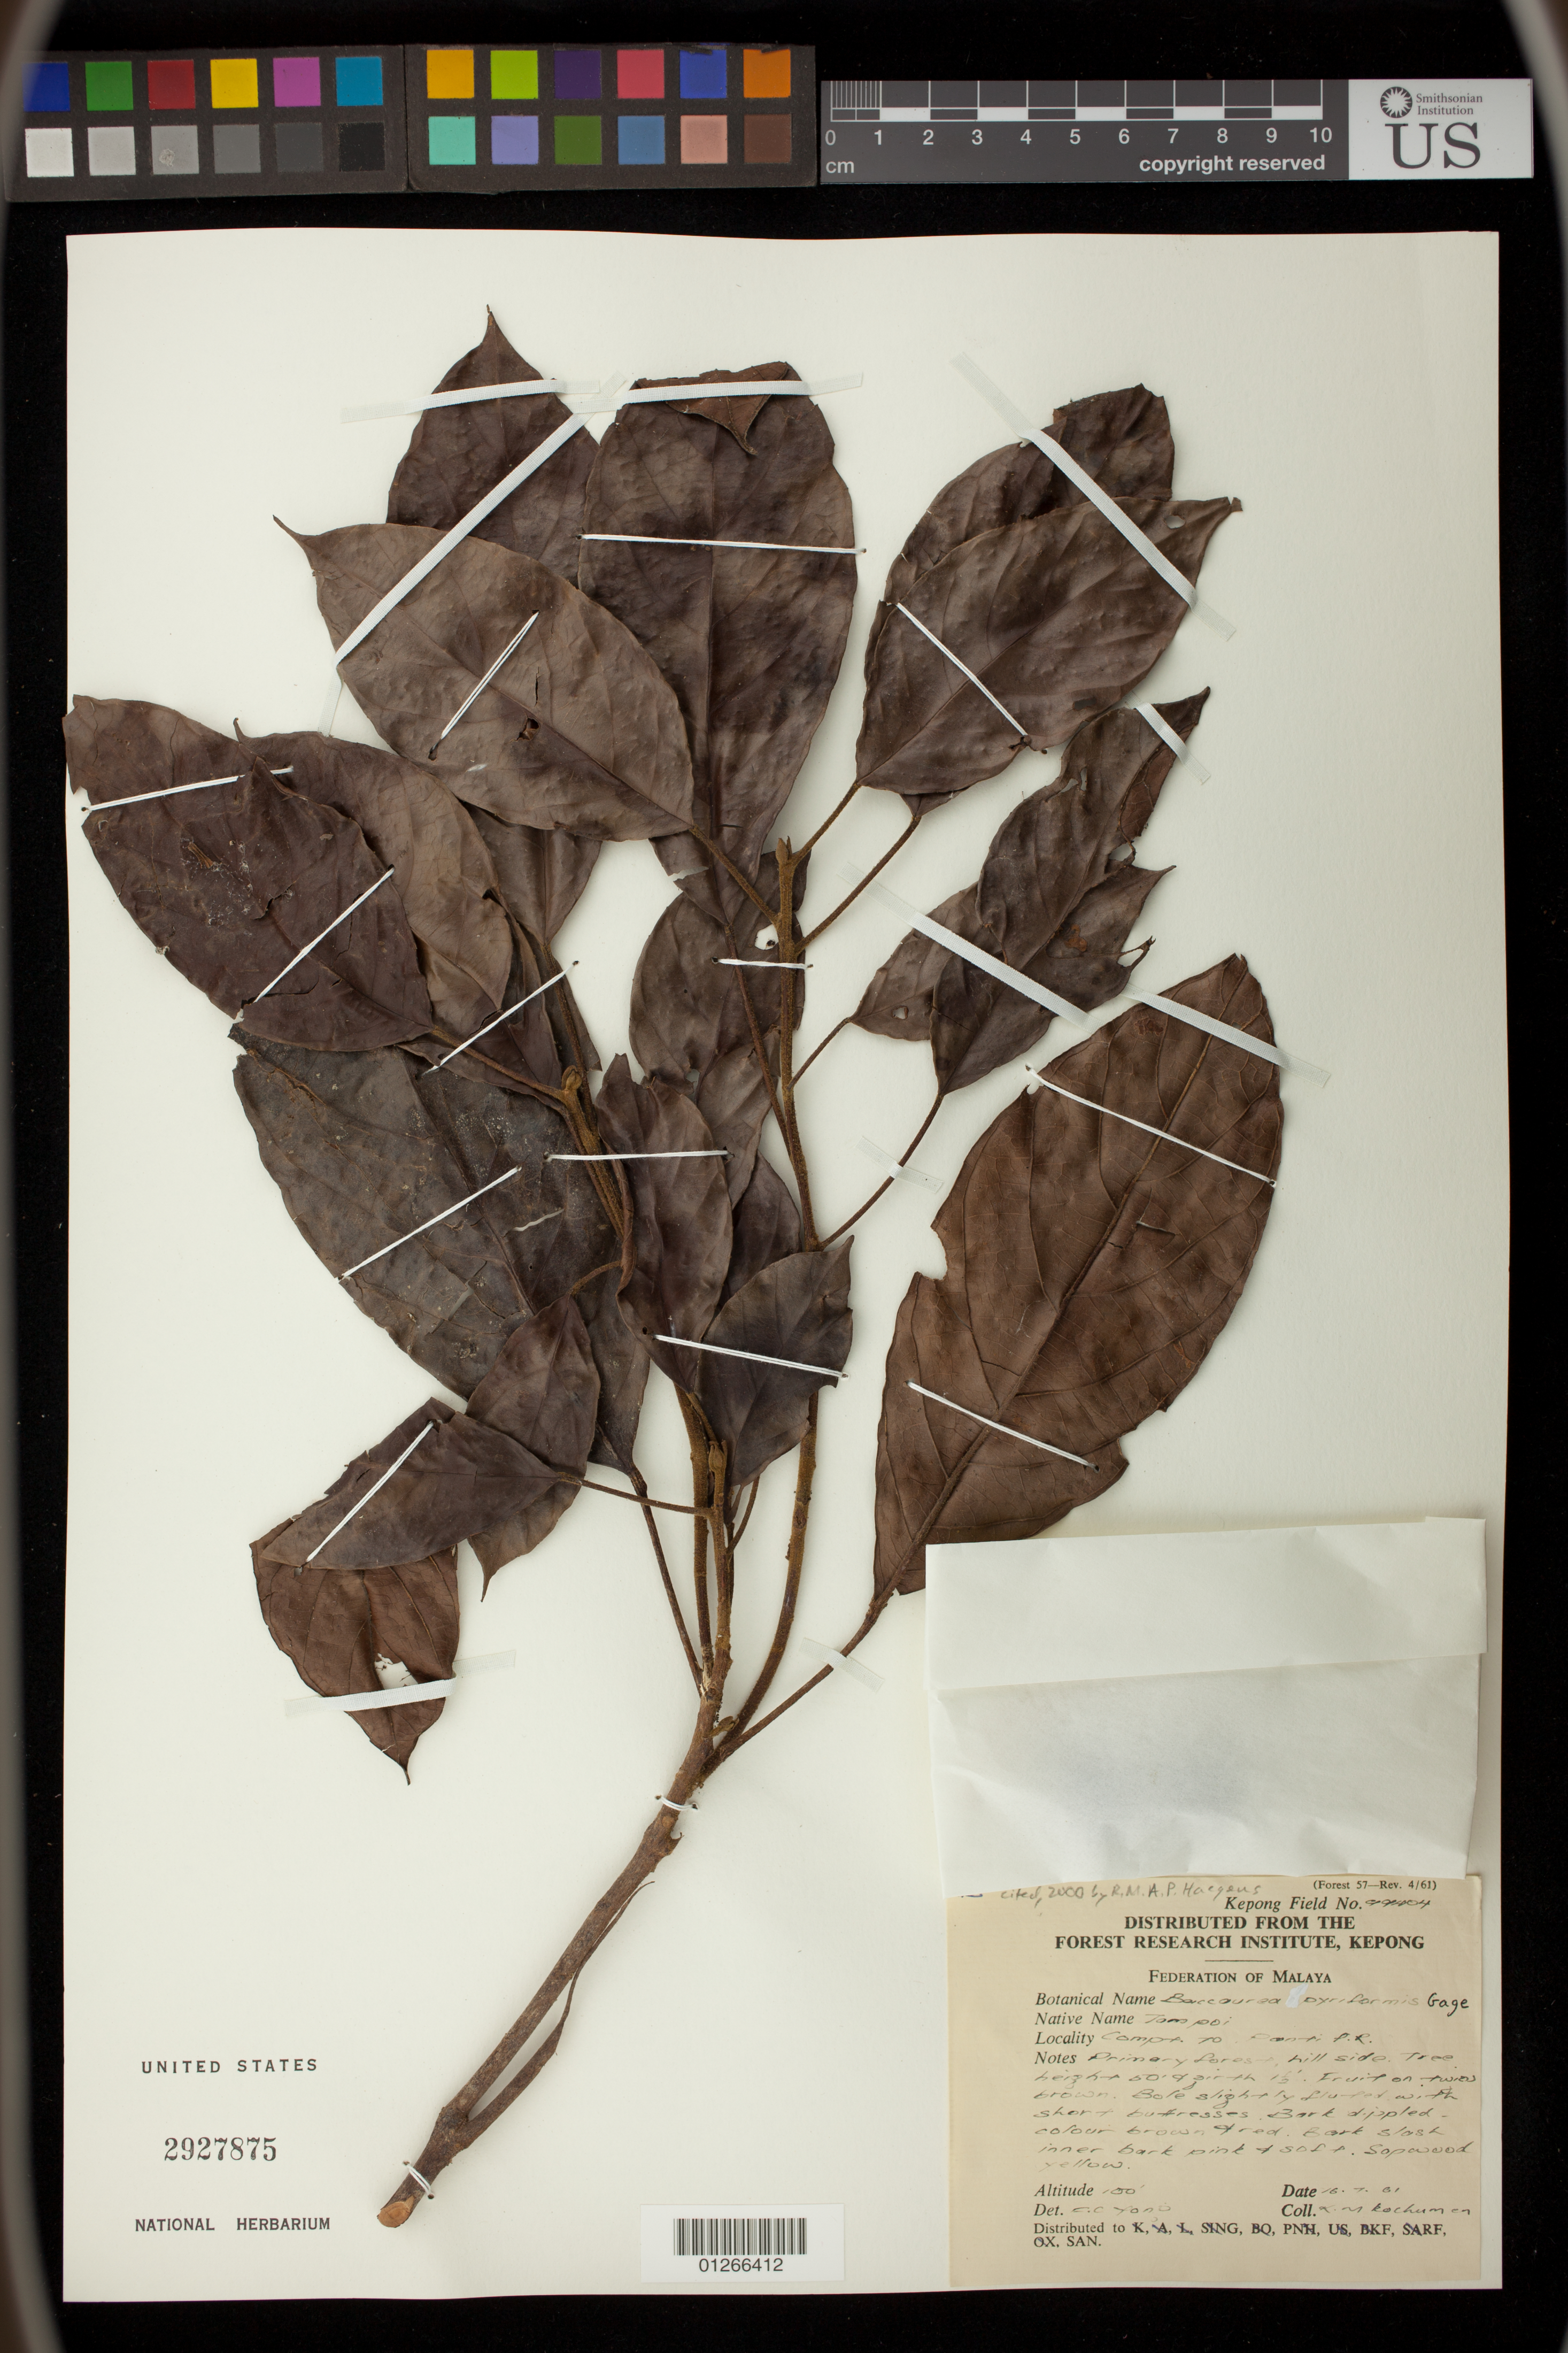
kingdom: Plantae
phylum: Tracheophyta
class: Magnoliopsida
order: Malpighiales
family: Phyllanthaceae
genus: Baccaurea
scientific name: Baccaurea pyriformis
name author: Gage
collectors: K. Kochummen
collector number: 99404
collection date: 1961-07-16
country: Malaysia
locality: Kepong. Compt. 70. Ponti F.R.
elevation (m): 30